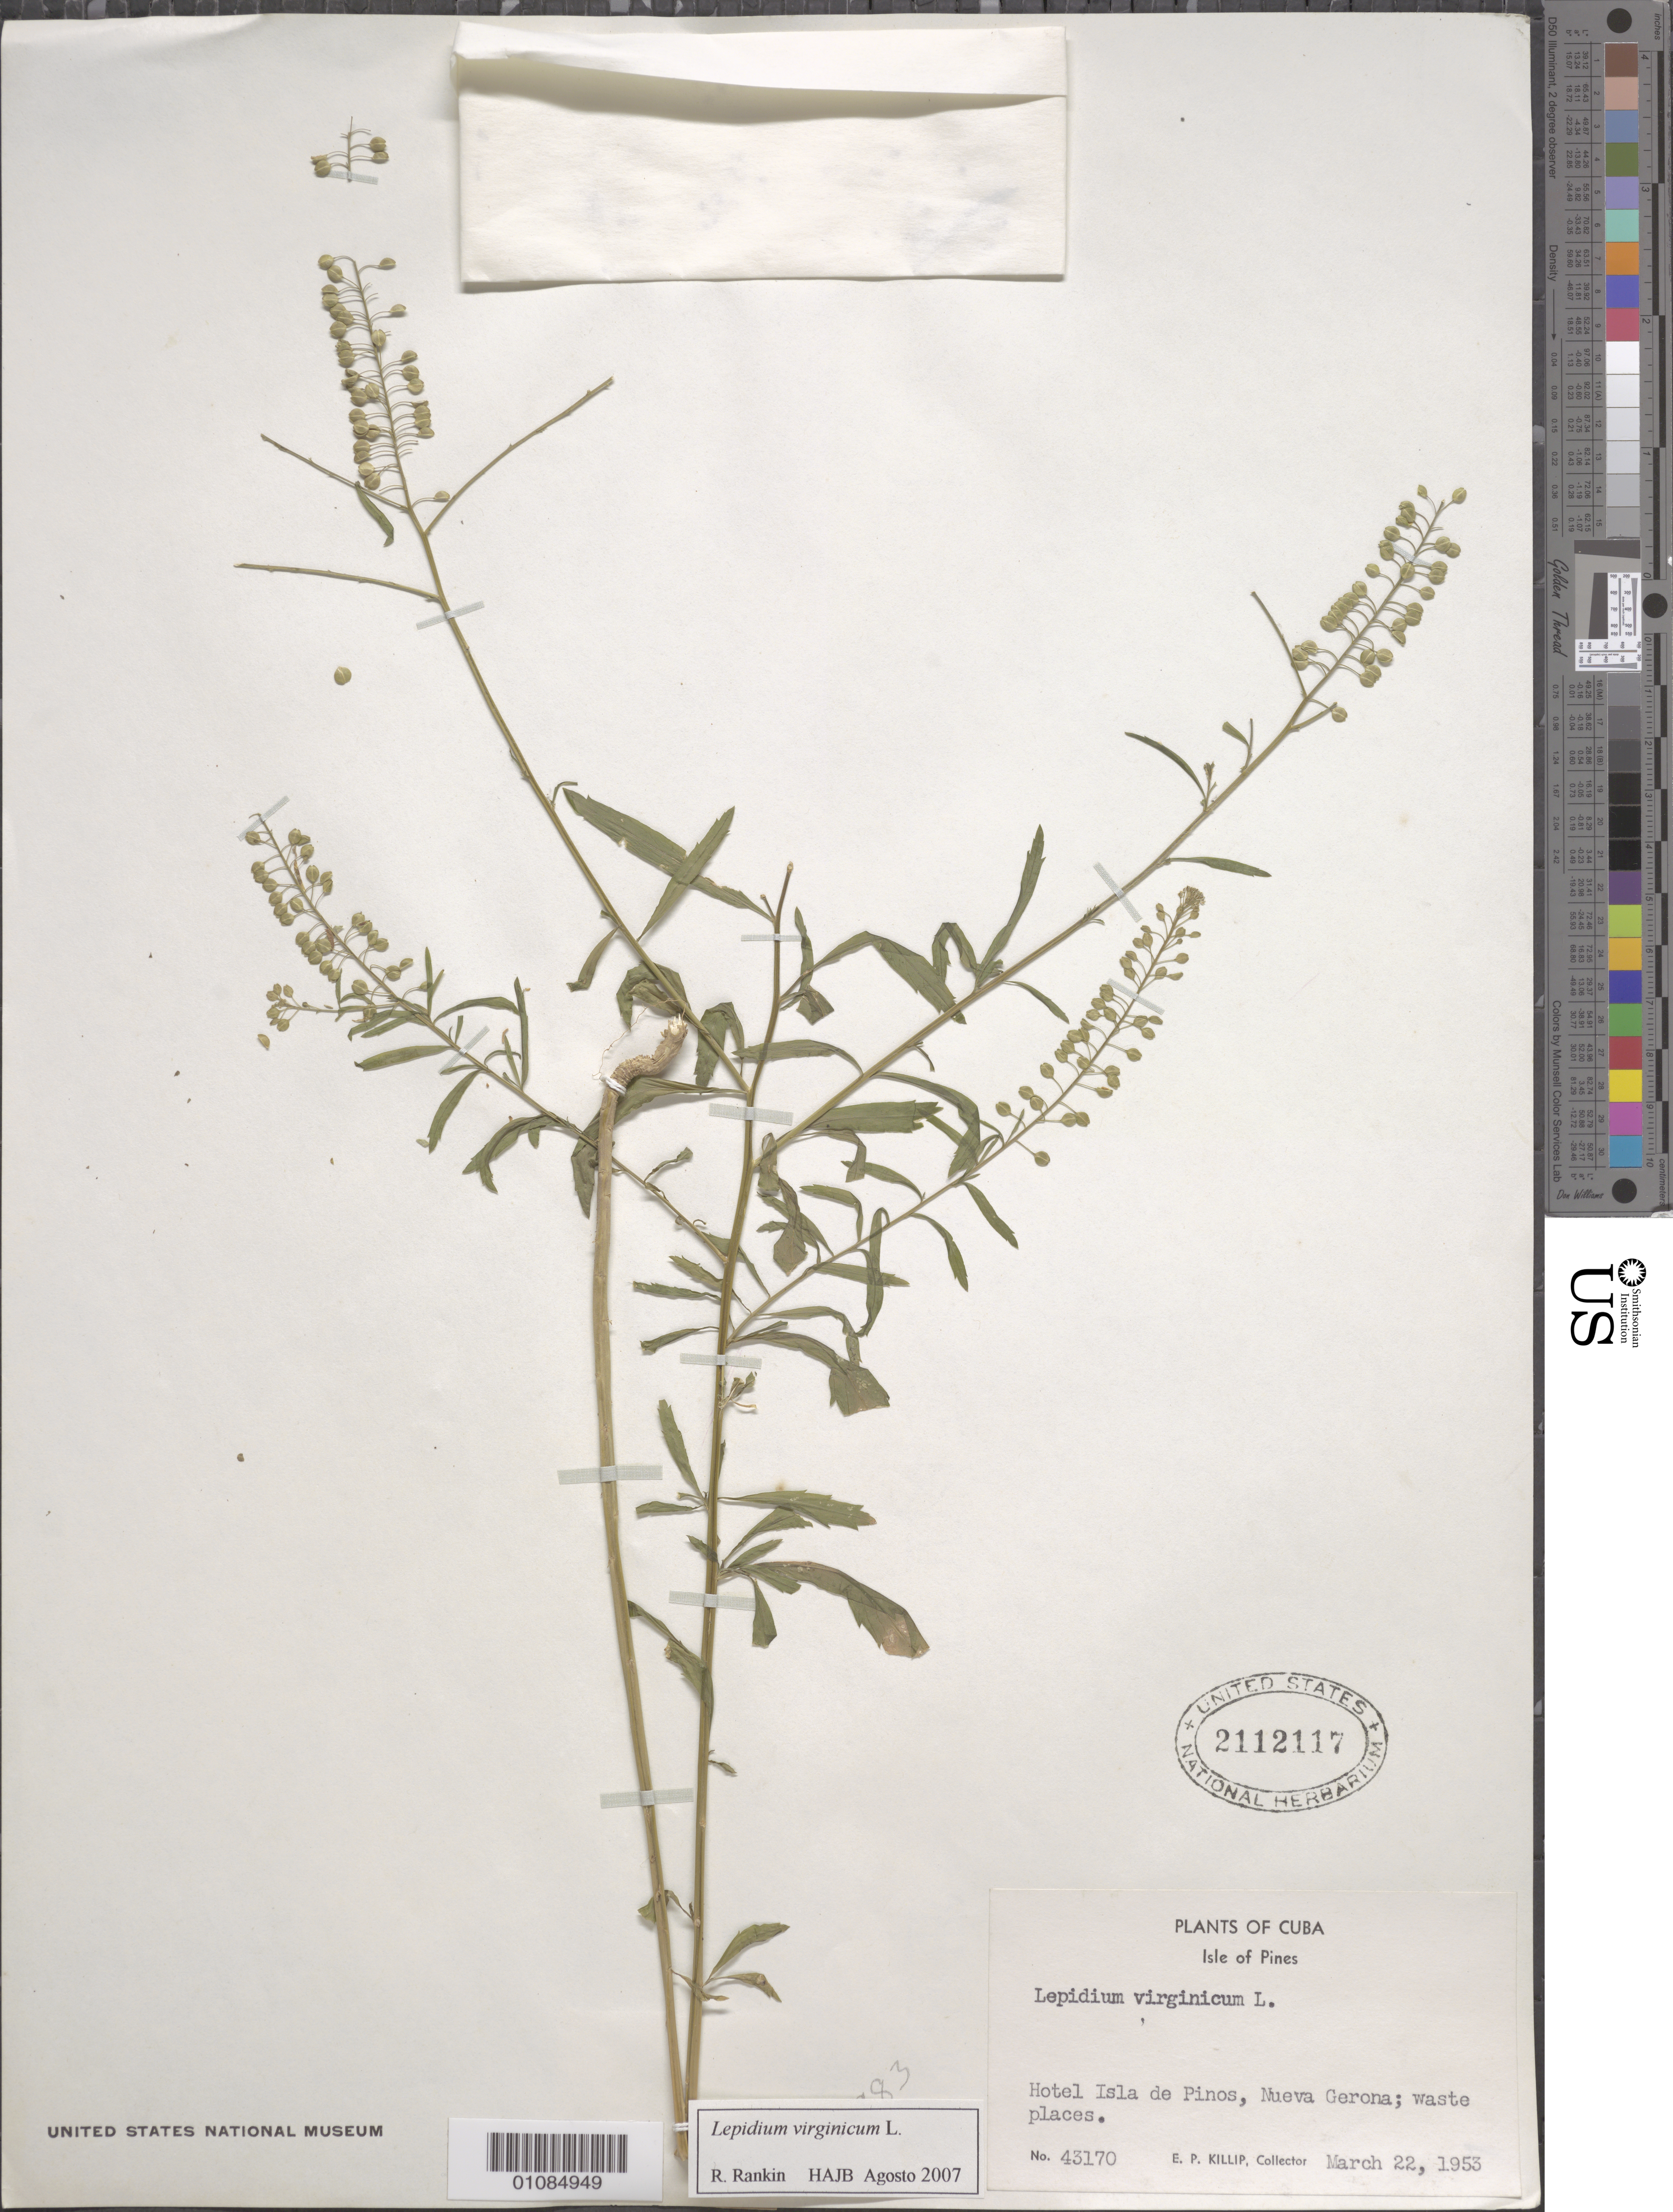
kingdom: Plantae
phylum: Tracheophyta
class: Magnoliopsida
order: Brassicales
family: Brassicaceae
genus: Lepidium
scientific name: Lepidium virginicum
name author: L.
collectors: E. P. Killip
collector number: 43170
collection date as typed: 22 Mar 1953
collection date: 1953-03-22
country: Cuba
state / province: Isla de La Juventud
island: Isla de la Juventud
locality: Cuba: Isle of Pines Hotel Isla de Pinos, Nueva Gerona; waste places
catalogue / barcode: US 2112117